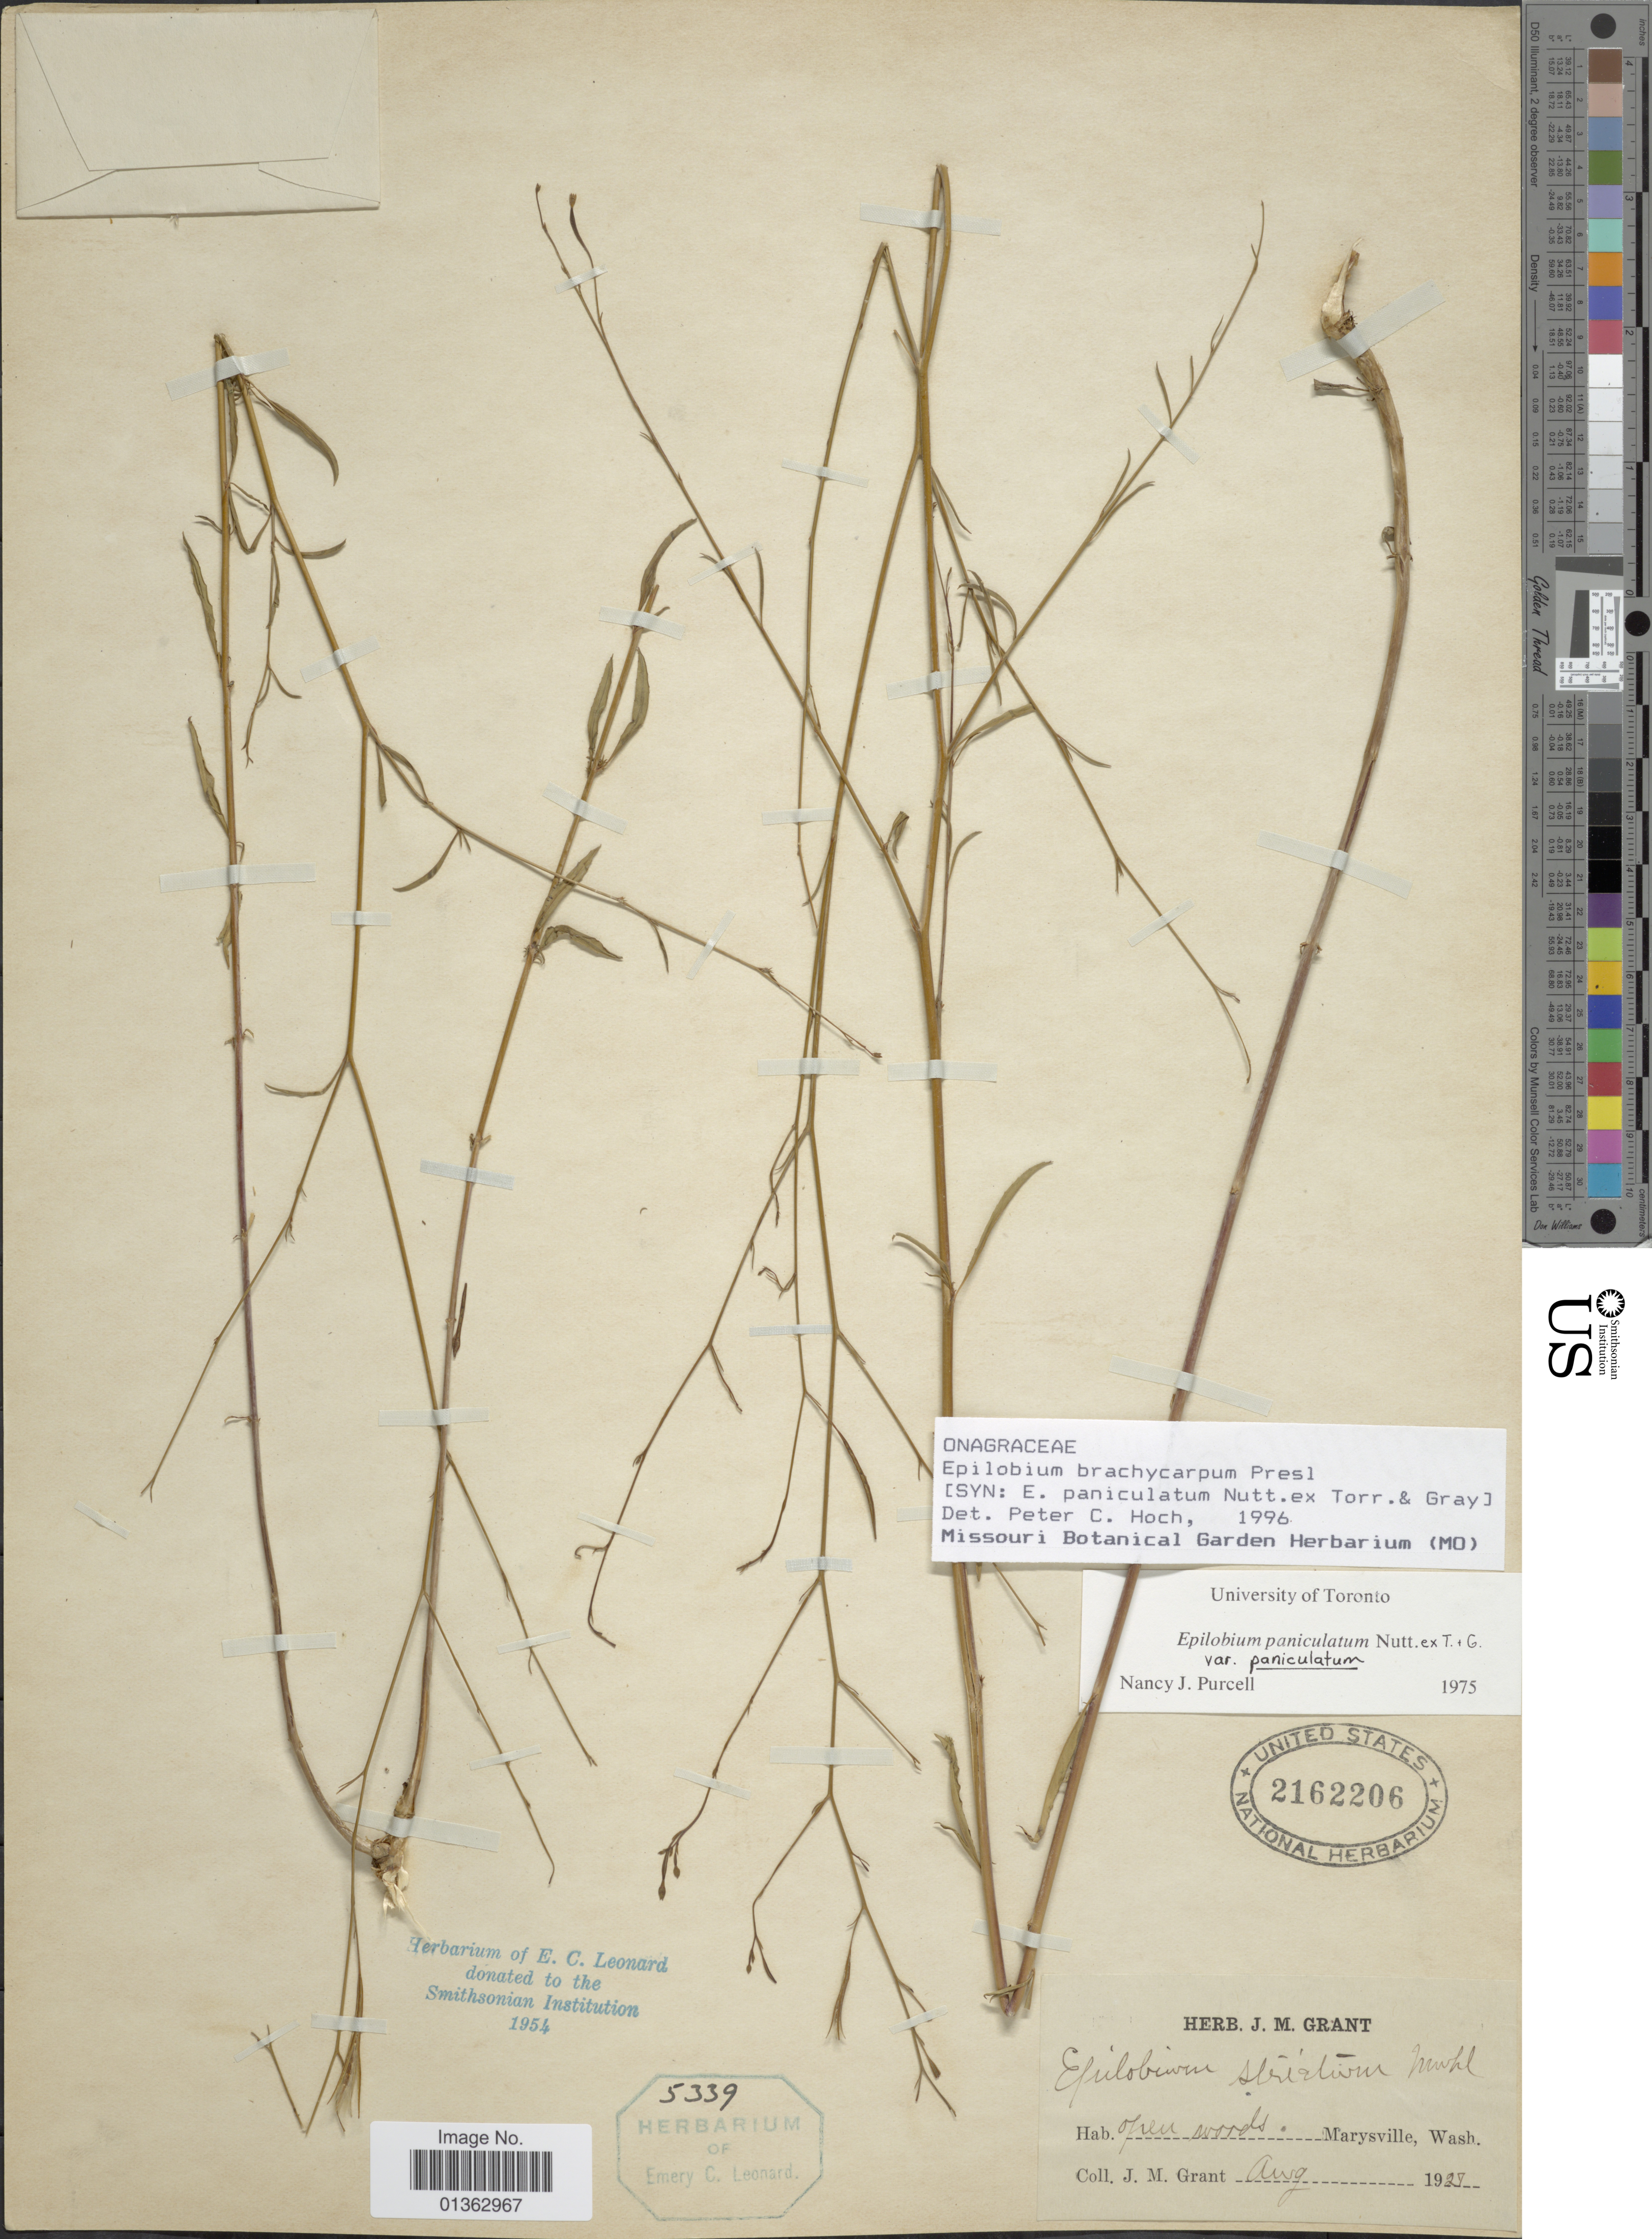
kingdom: Plantae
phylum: Tracheophyta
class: Magnoliopsida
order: Myrtales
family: Onagraceae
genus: Epilobium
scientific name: Epilobium brachycarpum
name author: C. Presl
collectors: J. M. Grant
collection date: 1927-08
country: United States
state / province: Washington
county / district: Snohomish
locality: Marysville.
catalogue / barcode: US 2162206